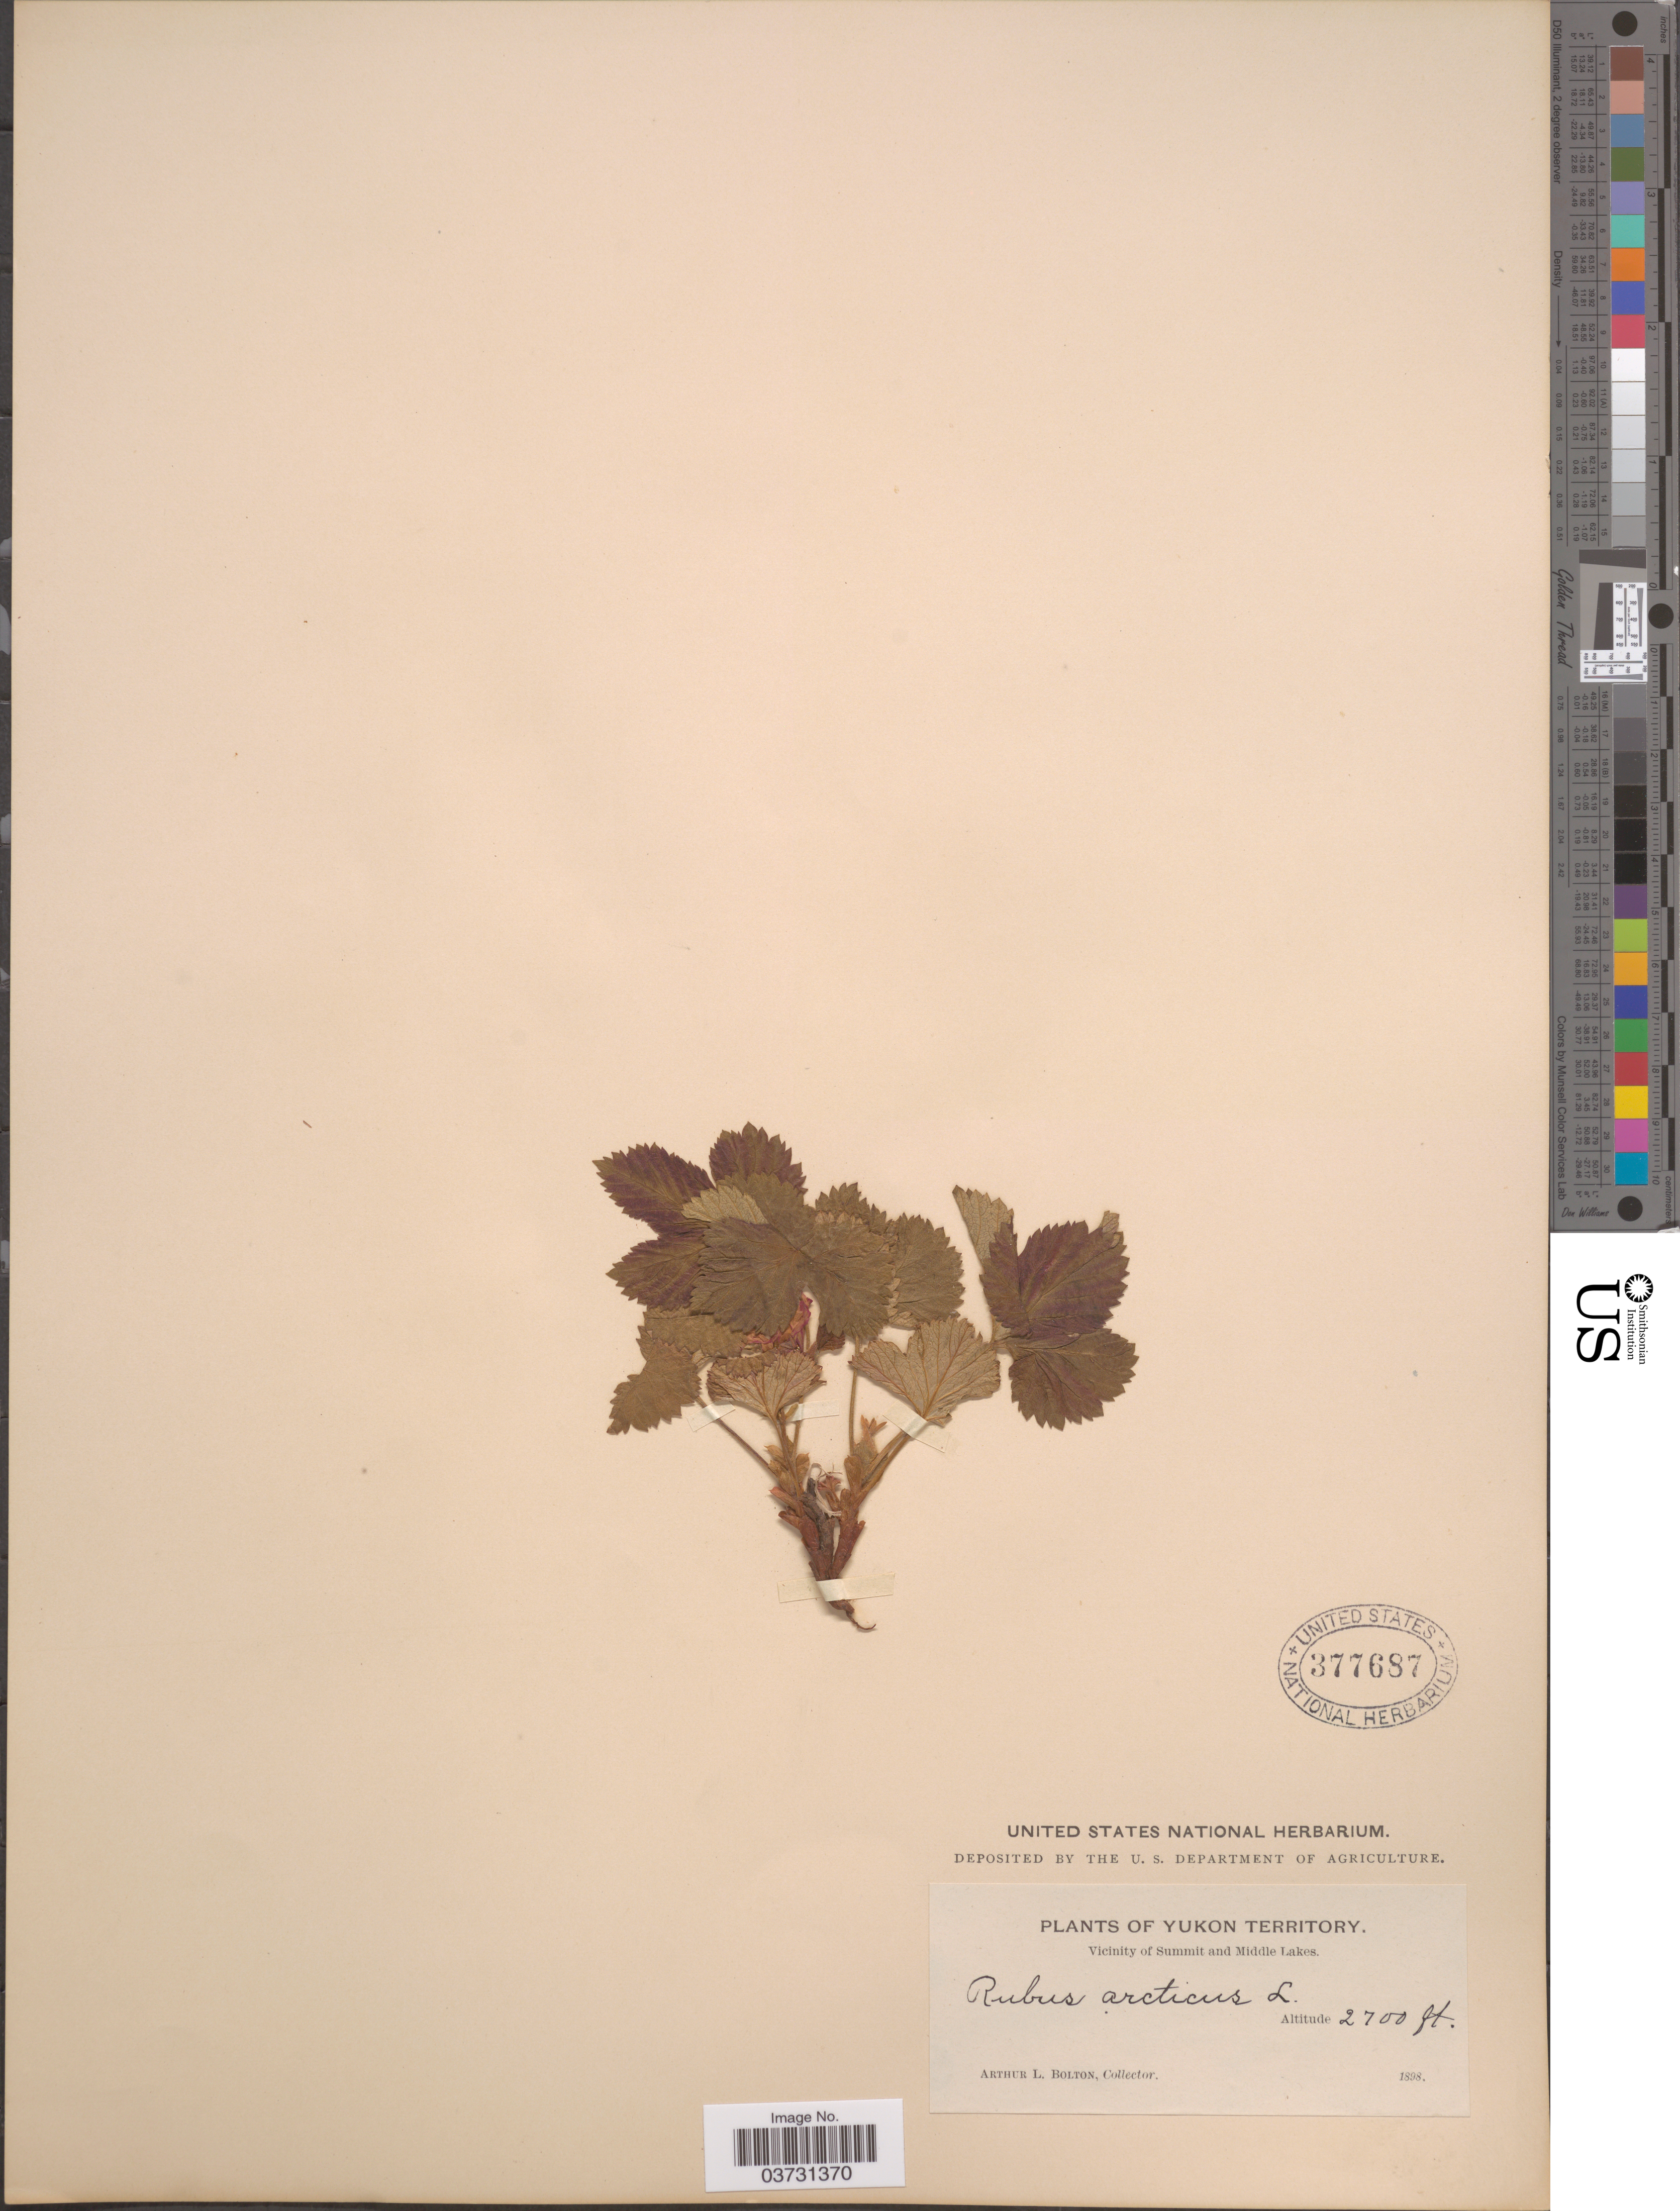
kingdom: Plantae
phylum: Tracheophyta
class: Magnoliopsida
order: Rosales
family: Rosaceae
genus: Rubus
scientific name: Rubus stellatus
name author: Sm.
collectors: A. Bolton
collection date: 1898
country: Canada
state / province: Yukon Territory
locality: Vicinity of Summit and Middle Lakes.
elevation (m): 823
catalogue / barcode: US 377687